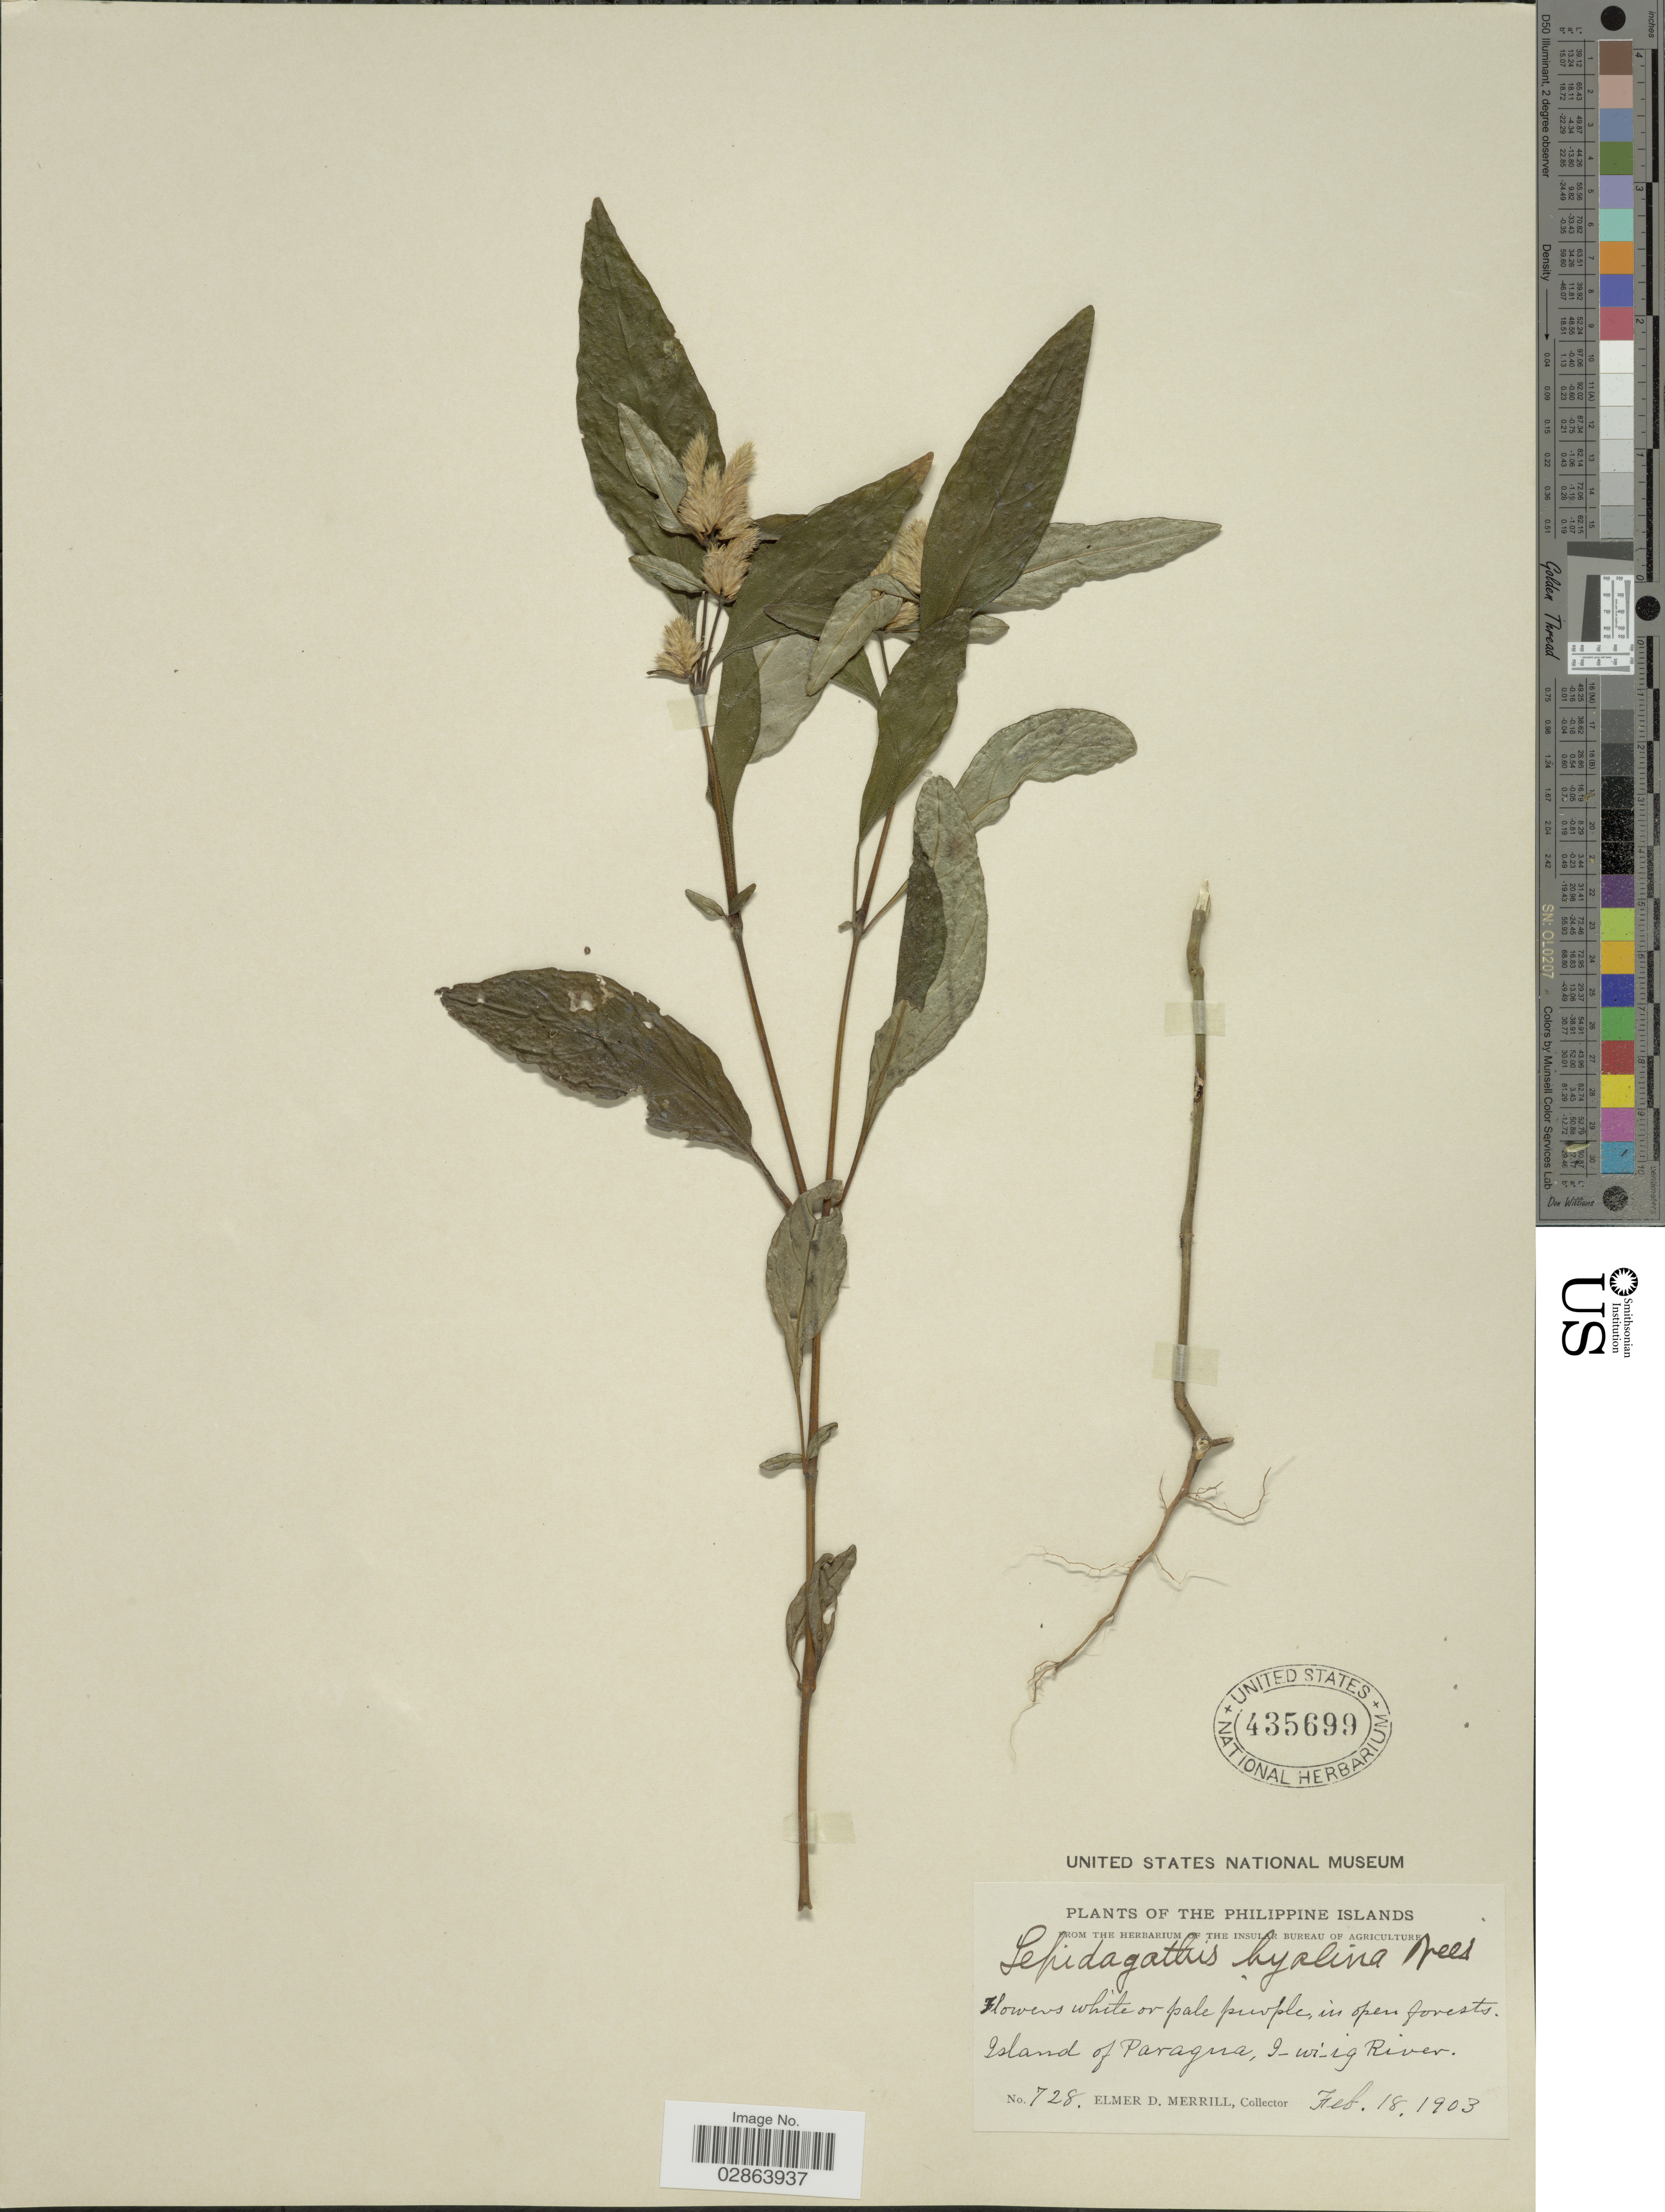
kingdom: Plantae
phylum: Tracheophyta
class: Magnoliopsida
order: Lamiales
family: Acanthaceae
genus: Lepidagathis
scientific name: Lepidagathis incurva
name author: Buch.-Ham. ex D. Don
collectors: E. D. Merrill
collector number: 728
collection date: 1903-02-18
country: Philippines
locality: Island of Paragua, I-wi-ig River.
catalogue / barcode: US 435699